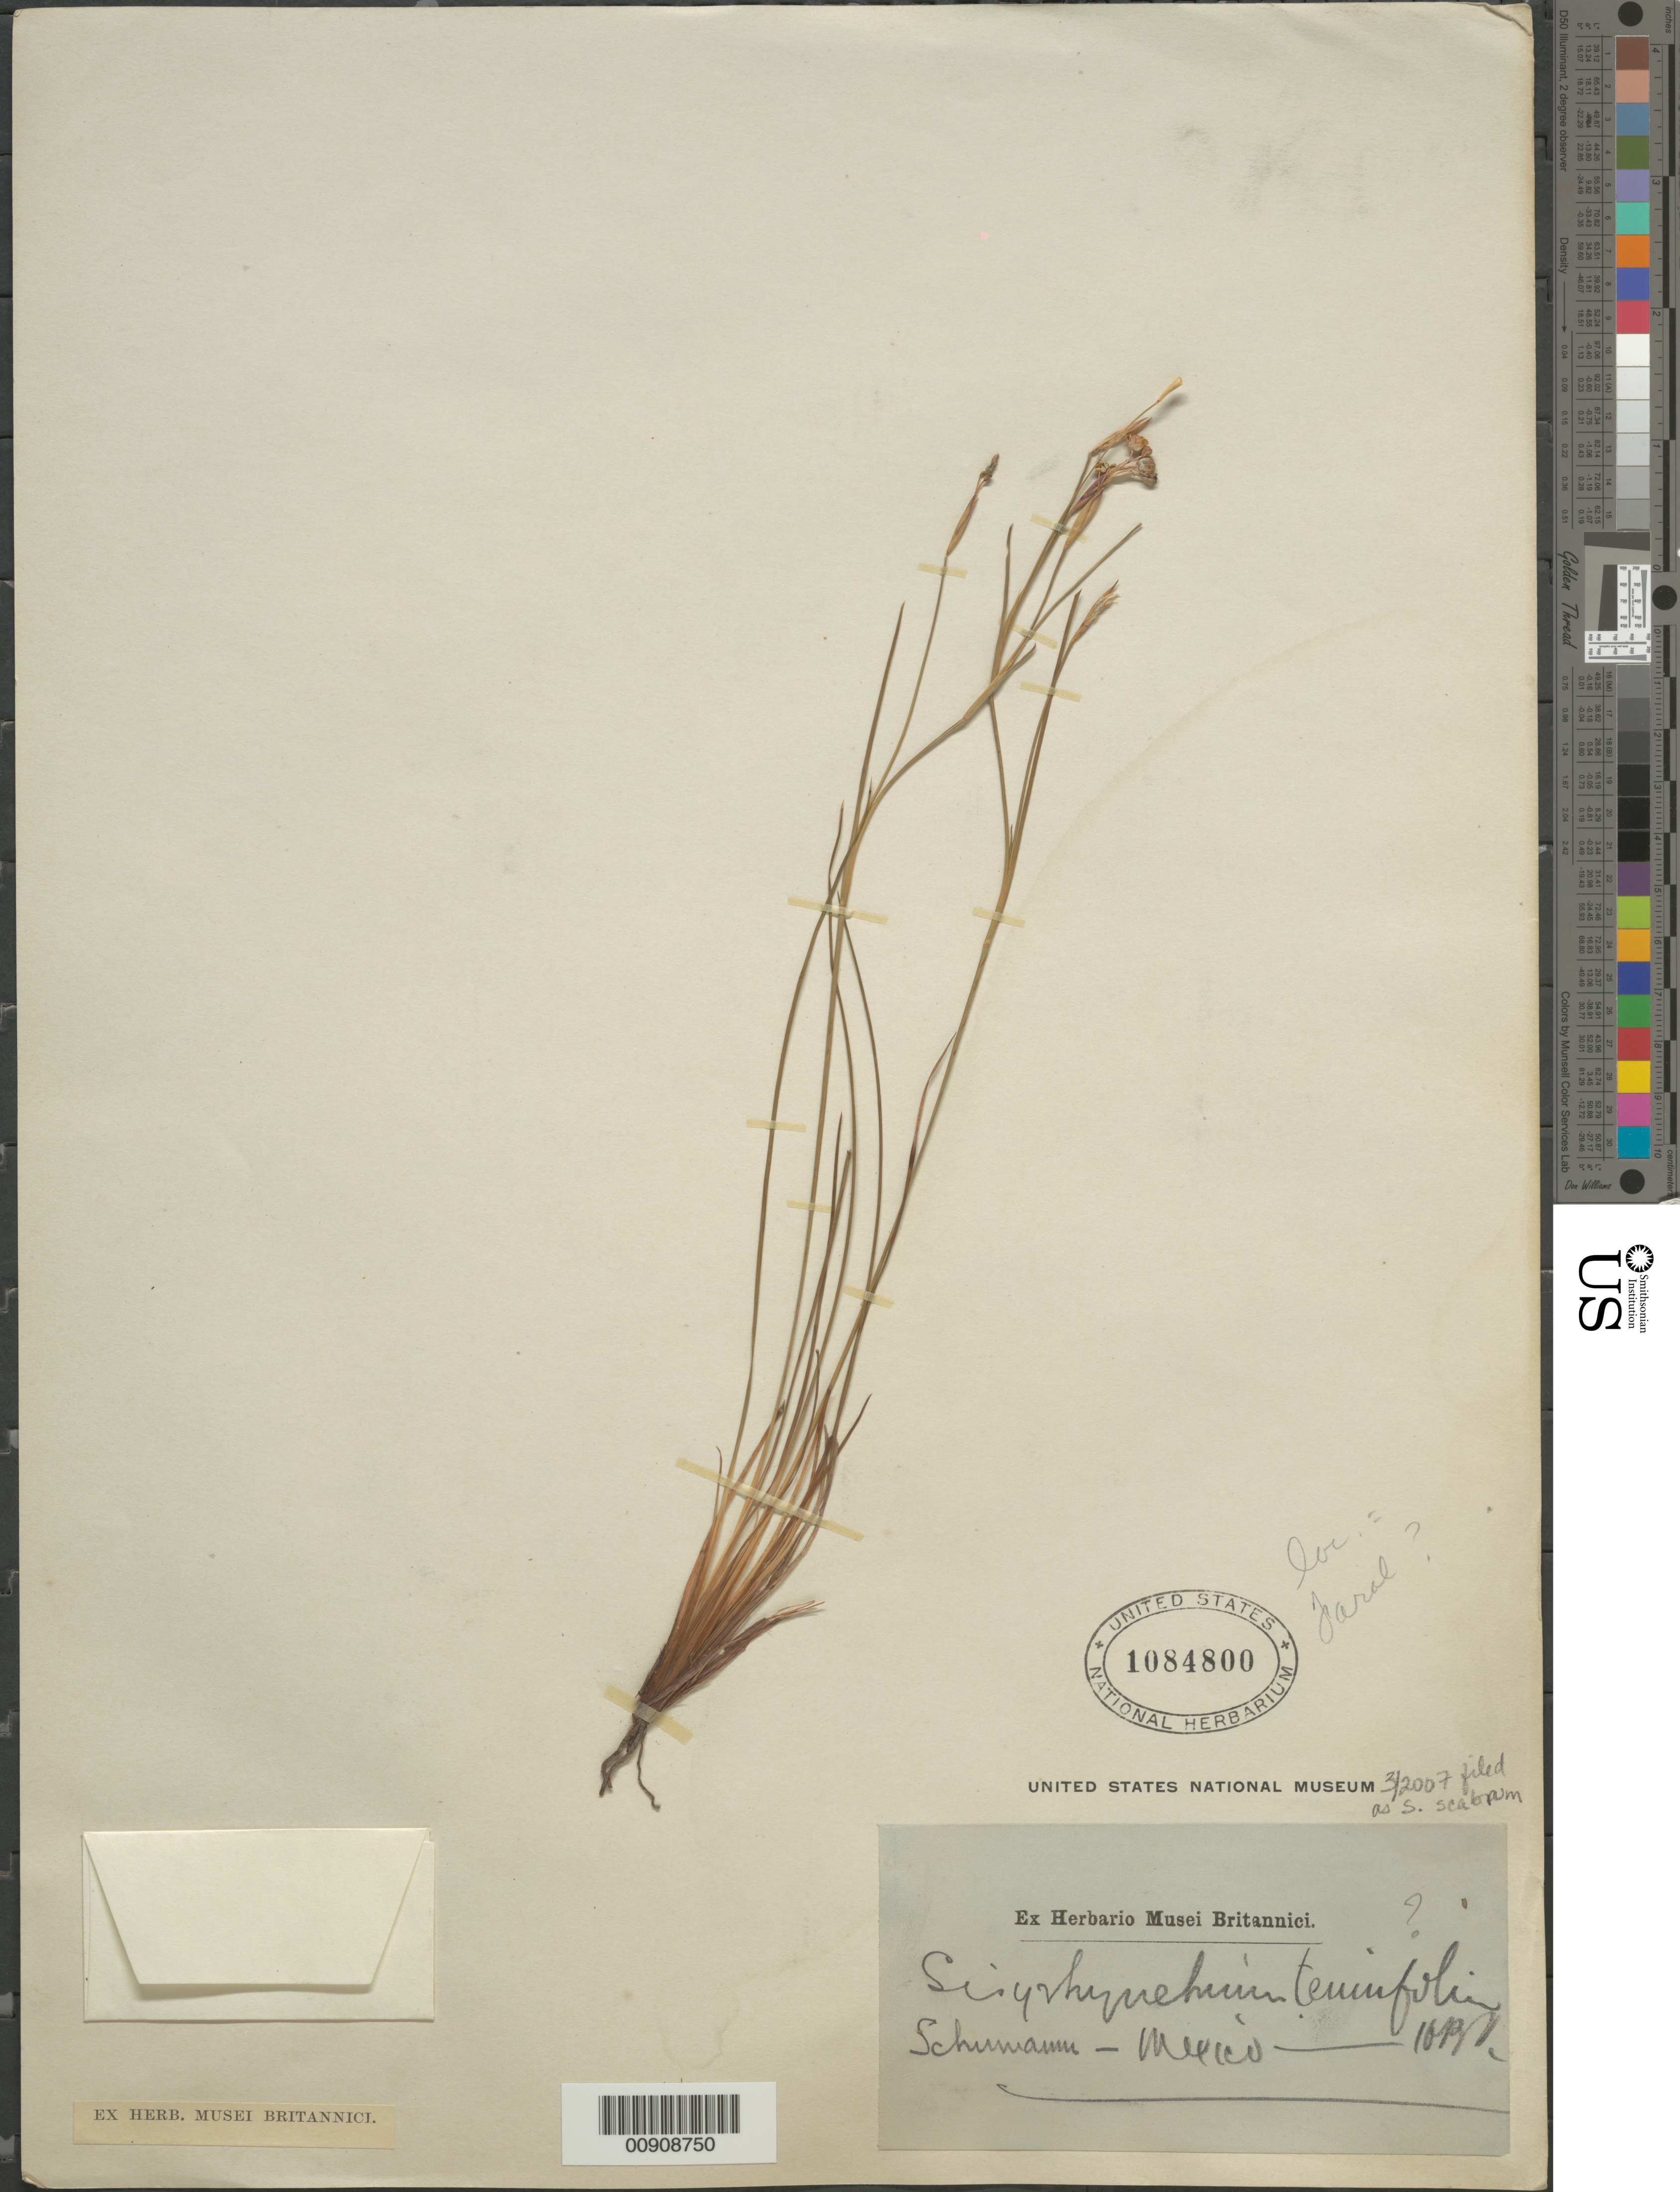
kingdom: Plantae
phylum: Tracheophyta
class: Liliopsida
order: Asparagales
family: Iridaceae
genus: Sisyrinchium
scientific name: Sisyrinchium scabrum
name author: Schltdl. & Cham.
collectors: -- Schumann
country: Mexico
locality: Mexico.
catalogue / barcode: US 1084800